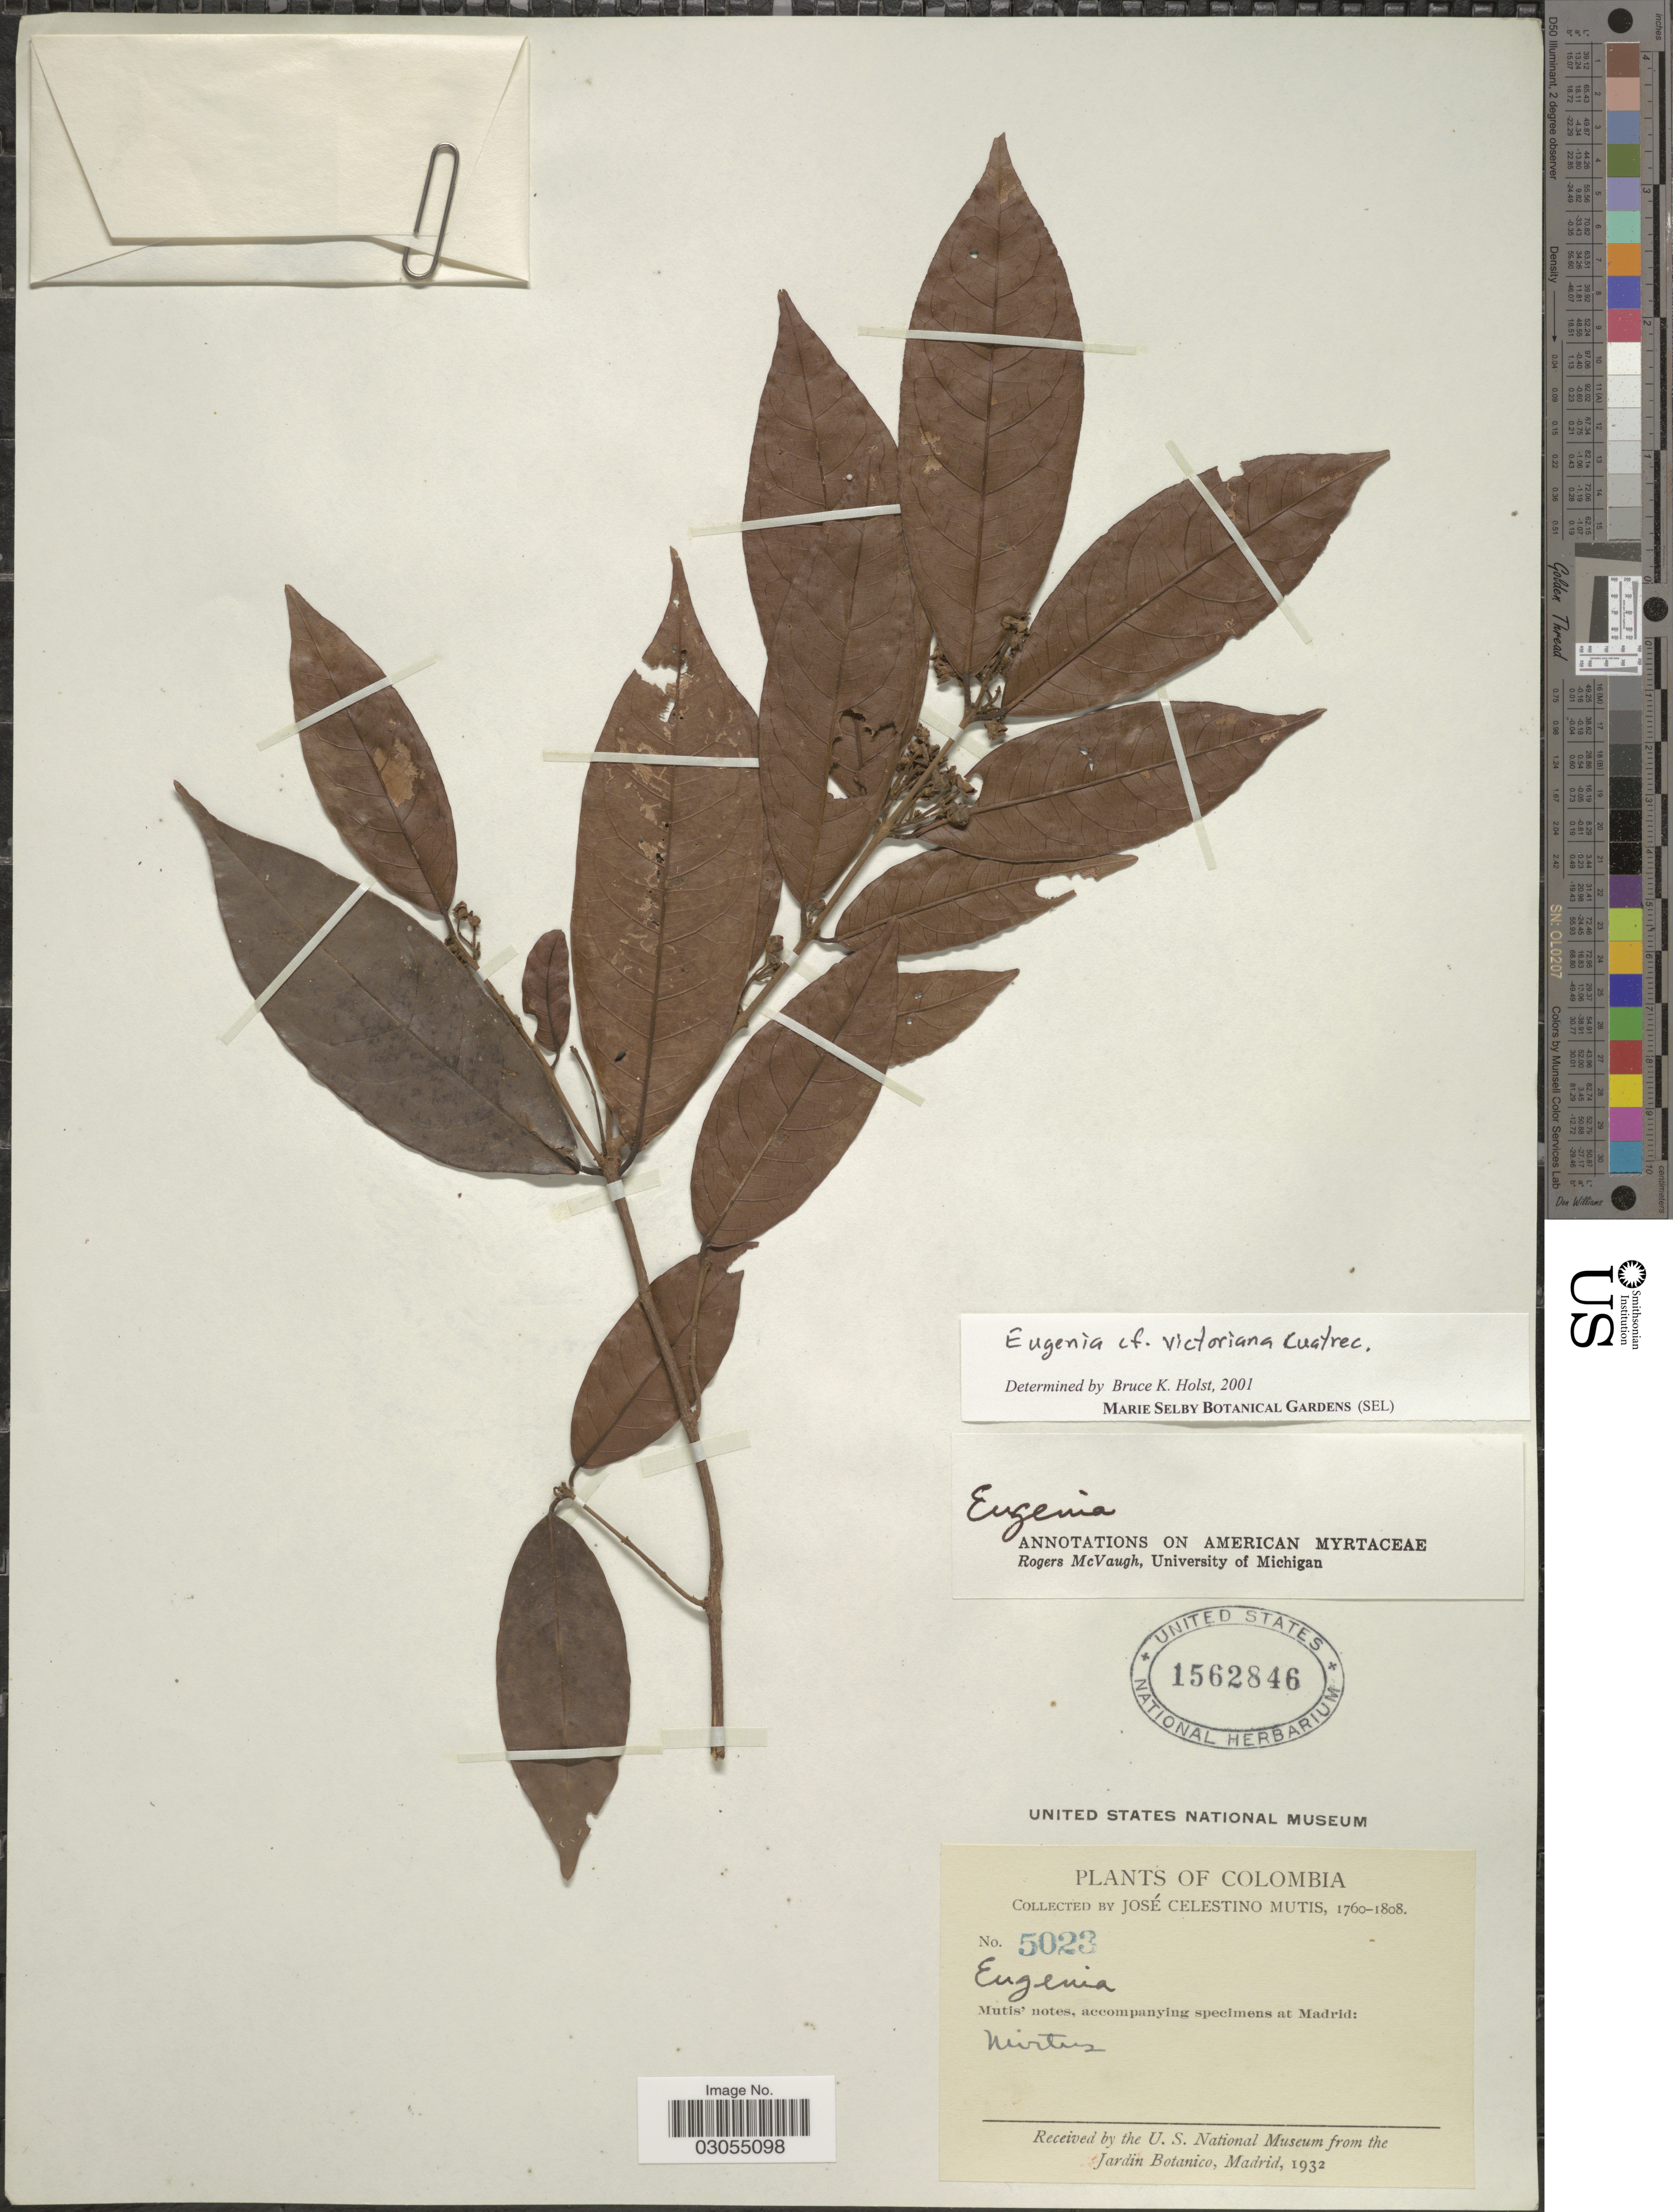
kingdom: Plantae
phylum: Tracheophyta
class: Magnoliopsida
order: Myrtales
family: Myrtaceae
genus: Eugenia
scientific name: Eugenia victoriana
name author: Cuatrec.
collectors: J. C. B. Mutis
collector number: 5023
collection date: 1760/1808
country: Colombia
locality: Mirtus.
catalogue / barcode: US 1562846